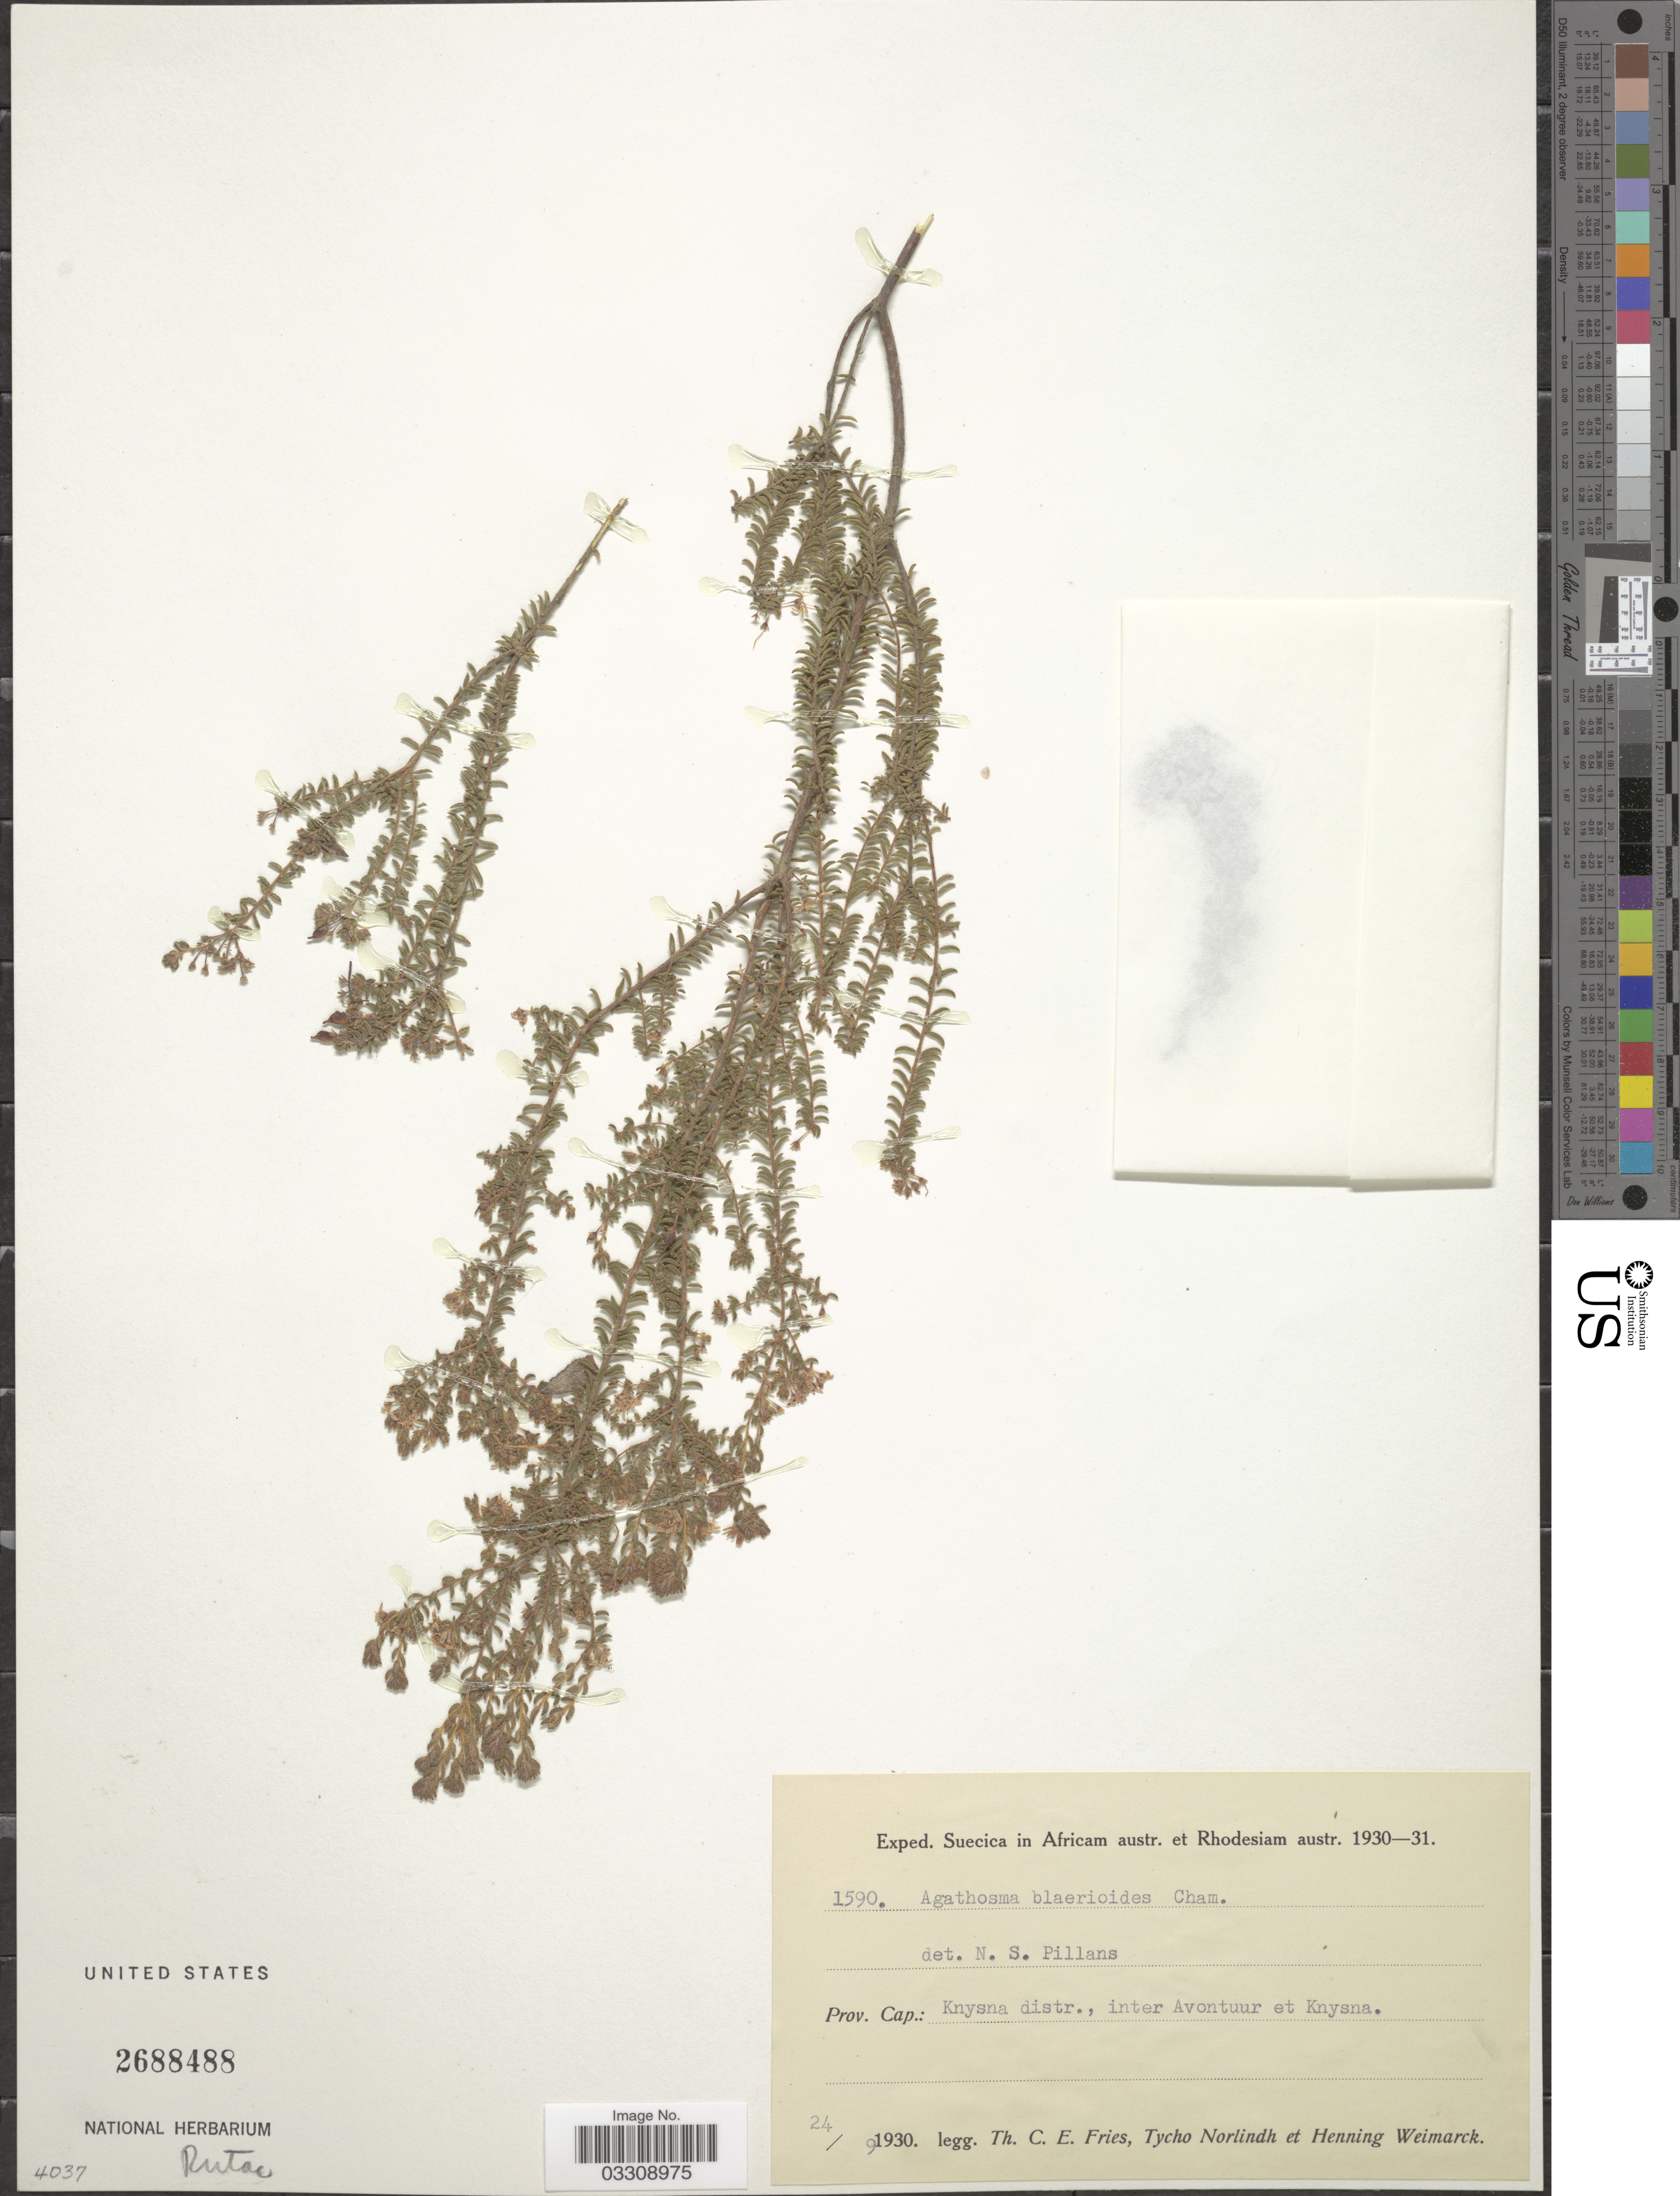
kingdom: Plantae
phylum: Tracheophyta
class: Magnoliopsida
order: Sapindales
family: Rutaceae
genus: Agathosma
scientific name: Agathosma blaerioides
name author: Cham.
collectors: T. C. E. Fries, N. T. Norlindh & H. Weimarck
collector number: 1590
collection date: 1930-09-24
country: South Africa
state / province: Western Cape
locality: Prov. Cap.: Knysna distr., inter Avontuur et Knysna.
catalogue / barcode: US 2688488